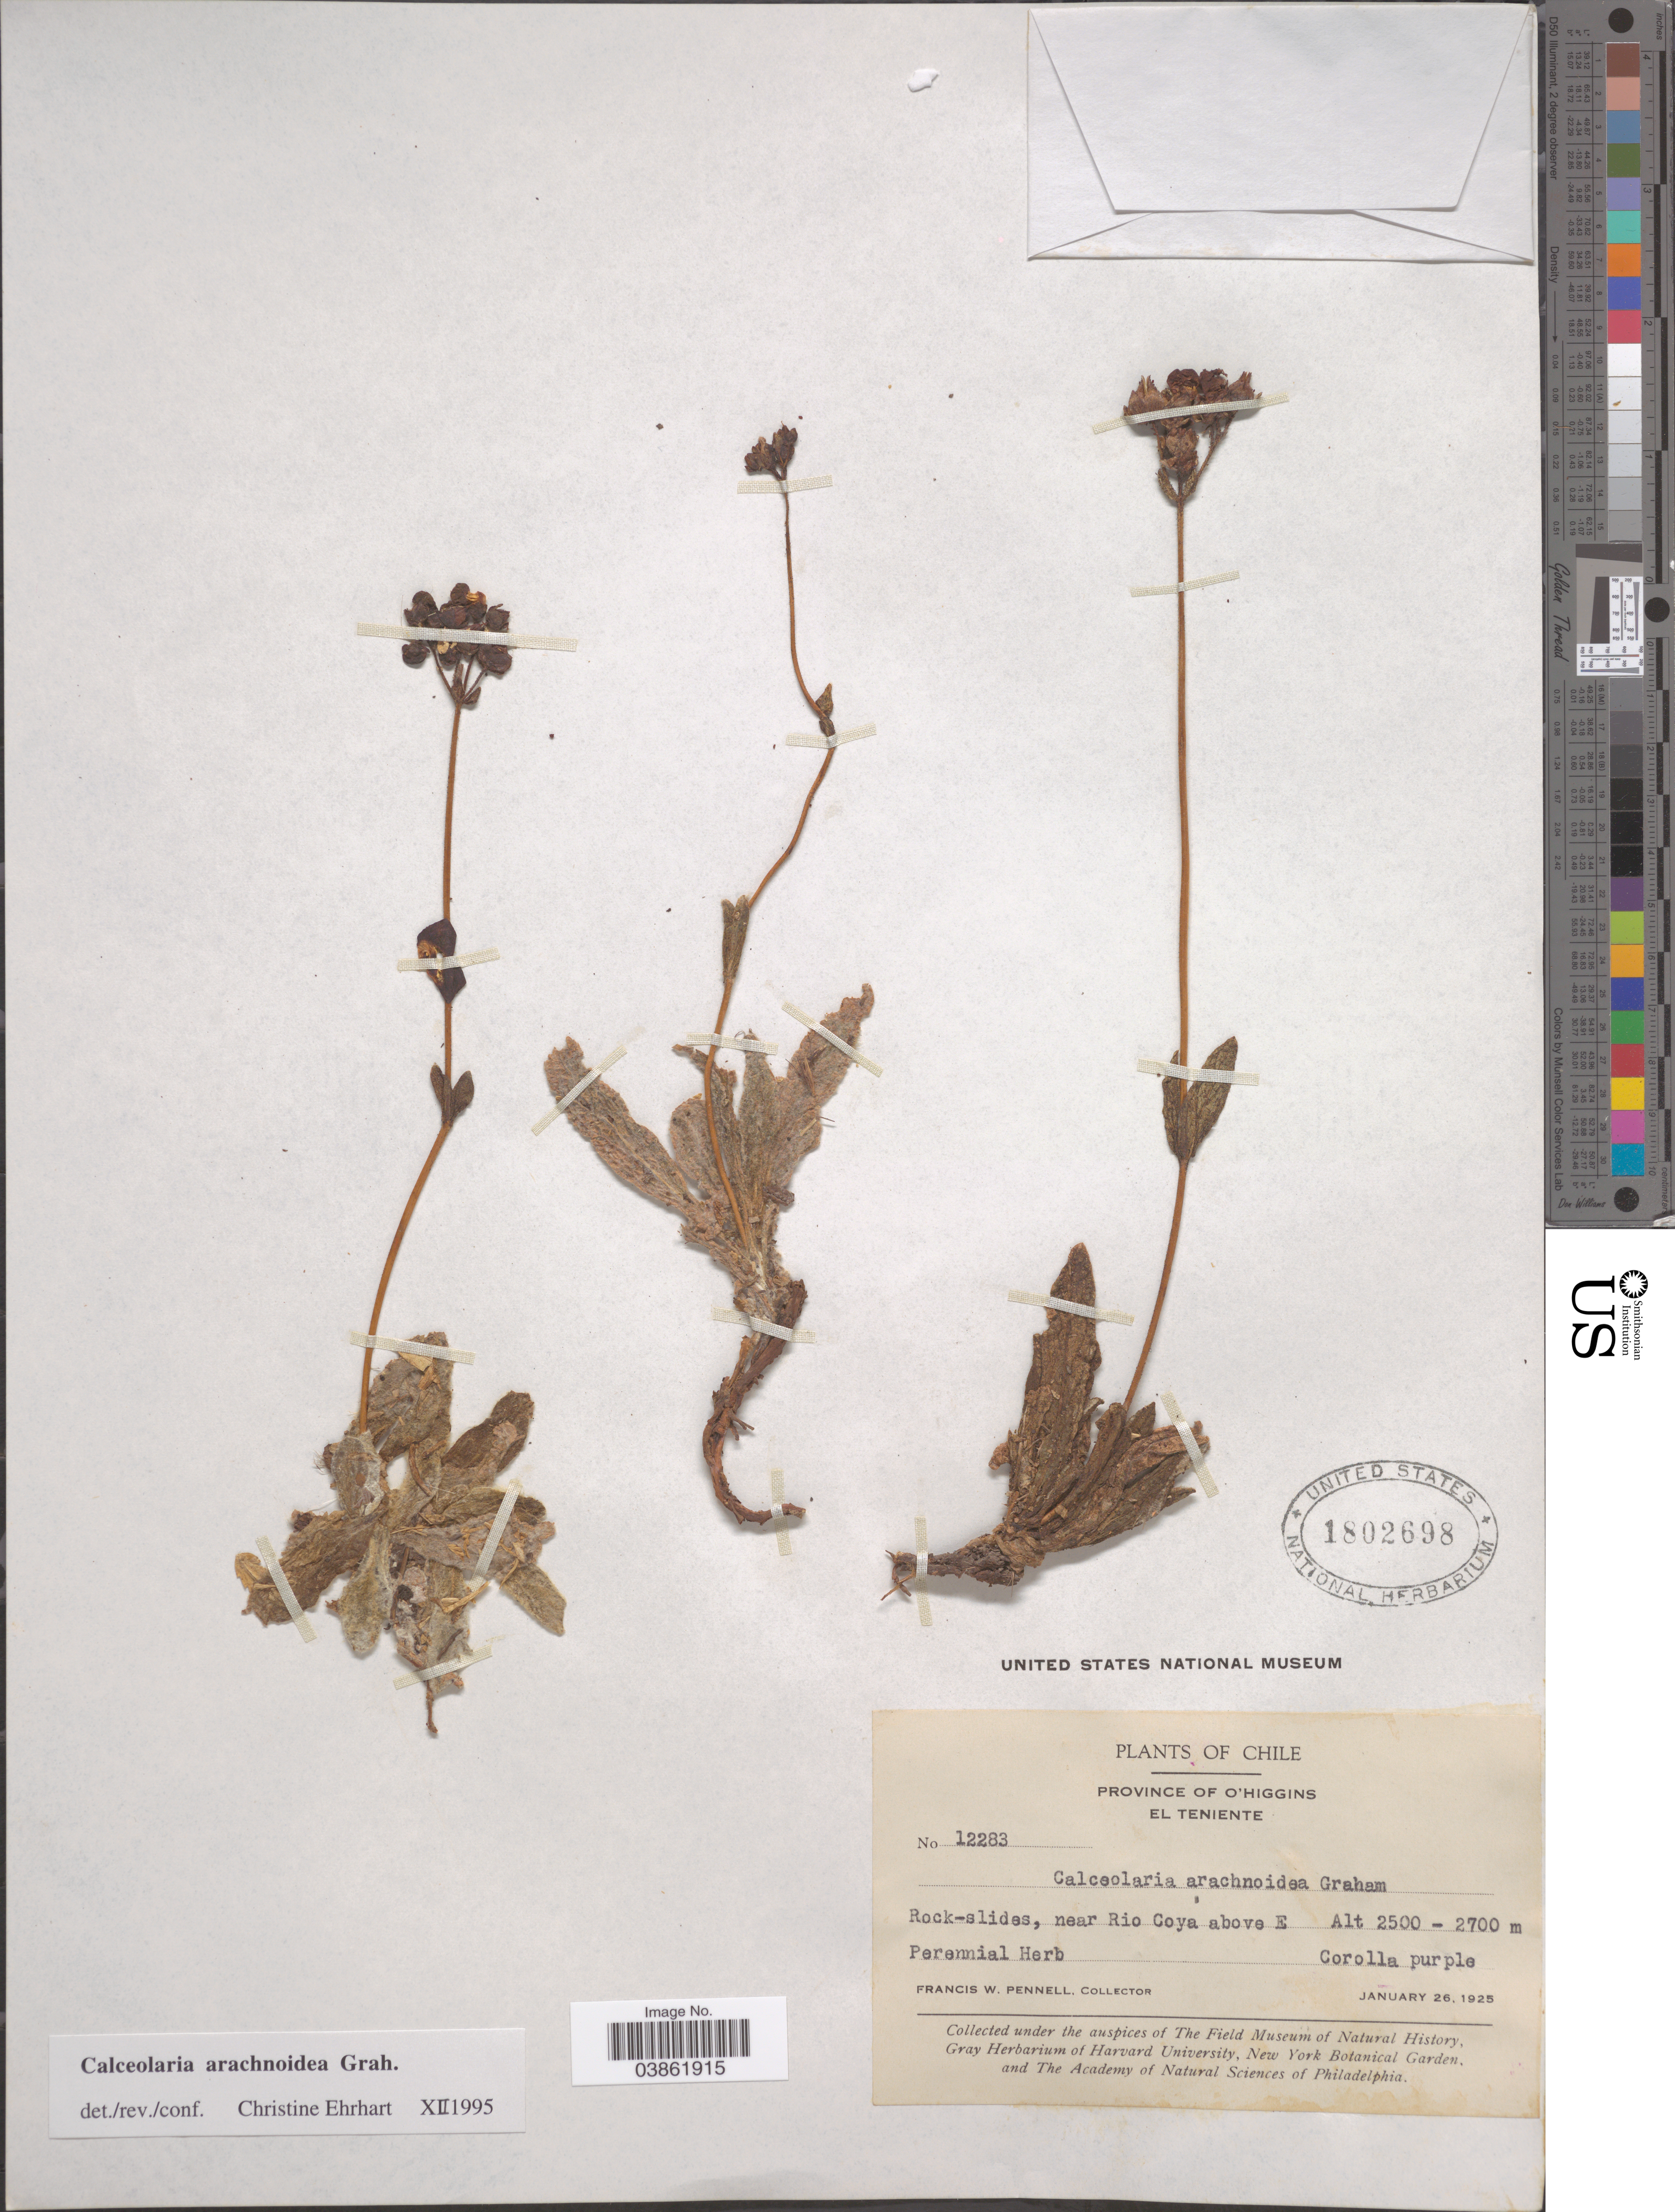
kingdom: Plantae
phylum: Tracheophyta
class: Magnoliopsida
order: Lamiales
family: Calceolariaceae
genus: Calceolaria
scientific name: Calceolaria arachnoidea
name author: Graham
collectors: F. W. Pennell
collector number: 12283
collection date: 1925-01-26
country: Chile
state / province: O'Higgins (VI)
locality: Province of O'Higgins. El Teniente. Near Rio Coya above E.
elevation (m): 2500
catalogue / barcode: US 1802698